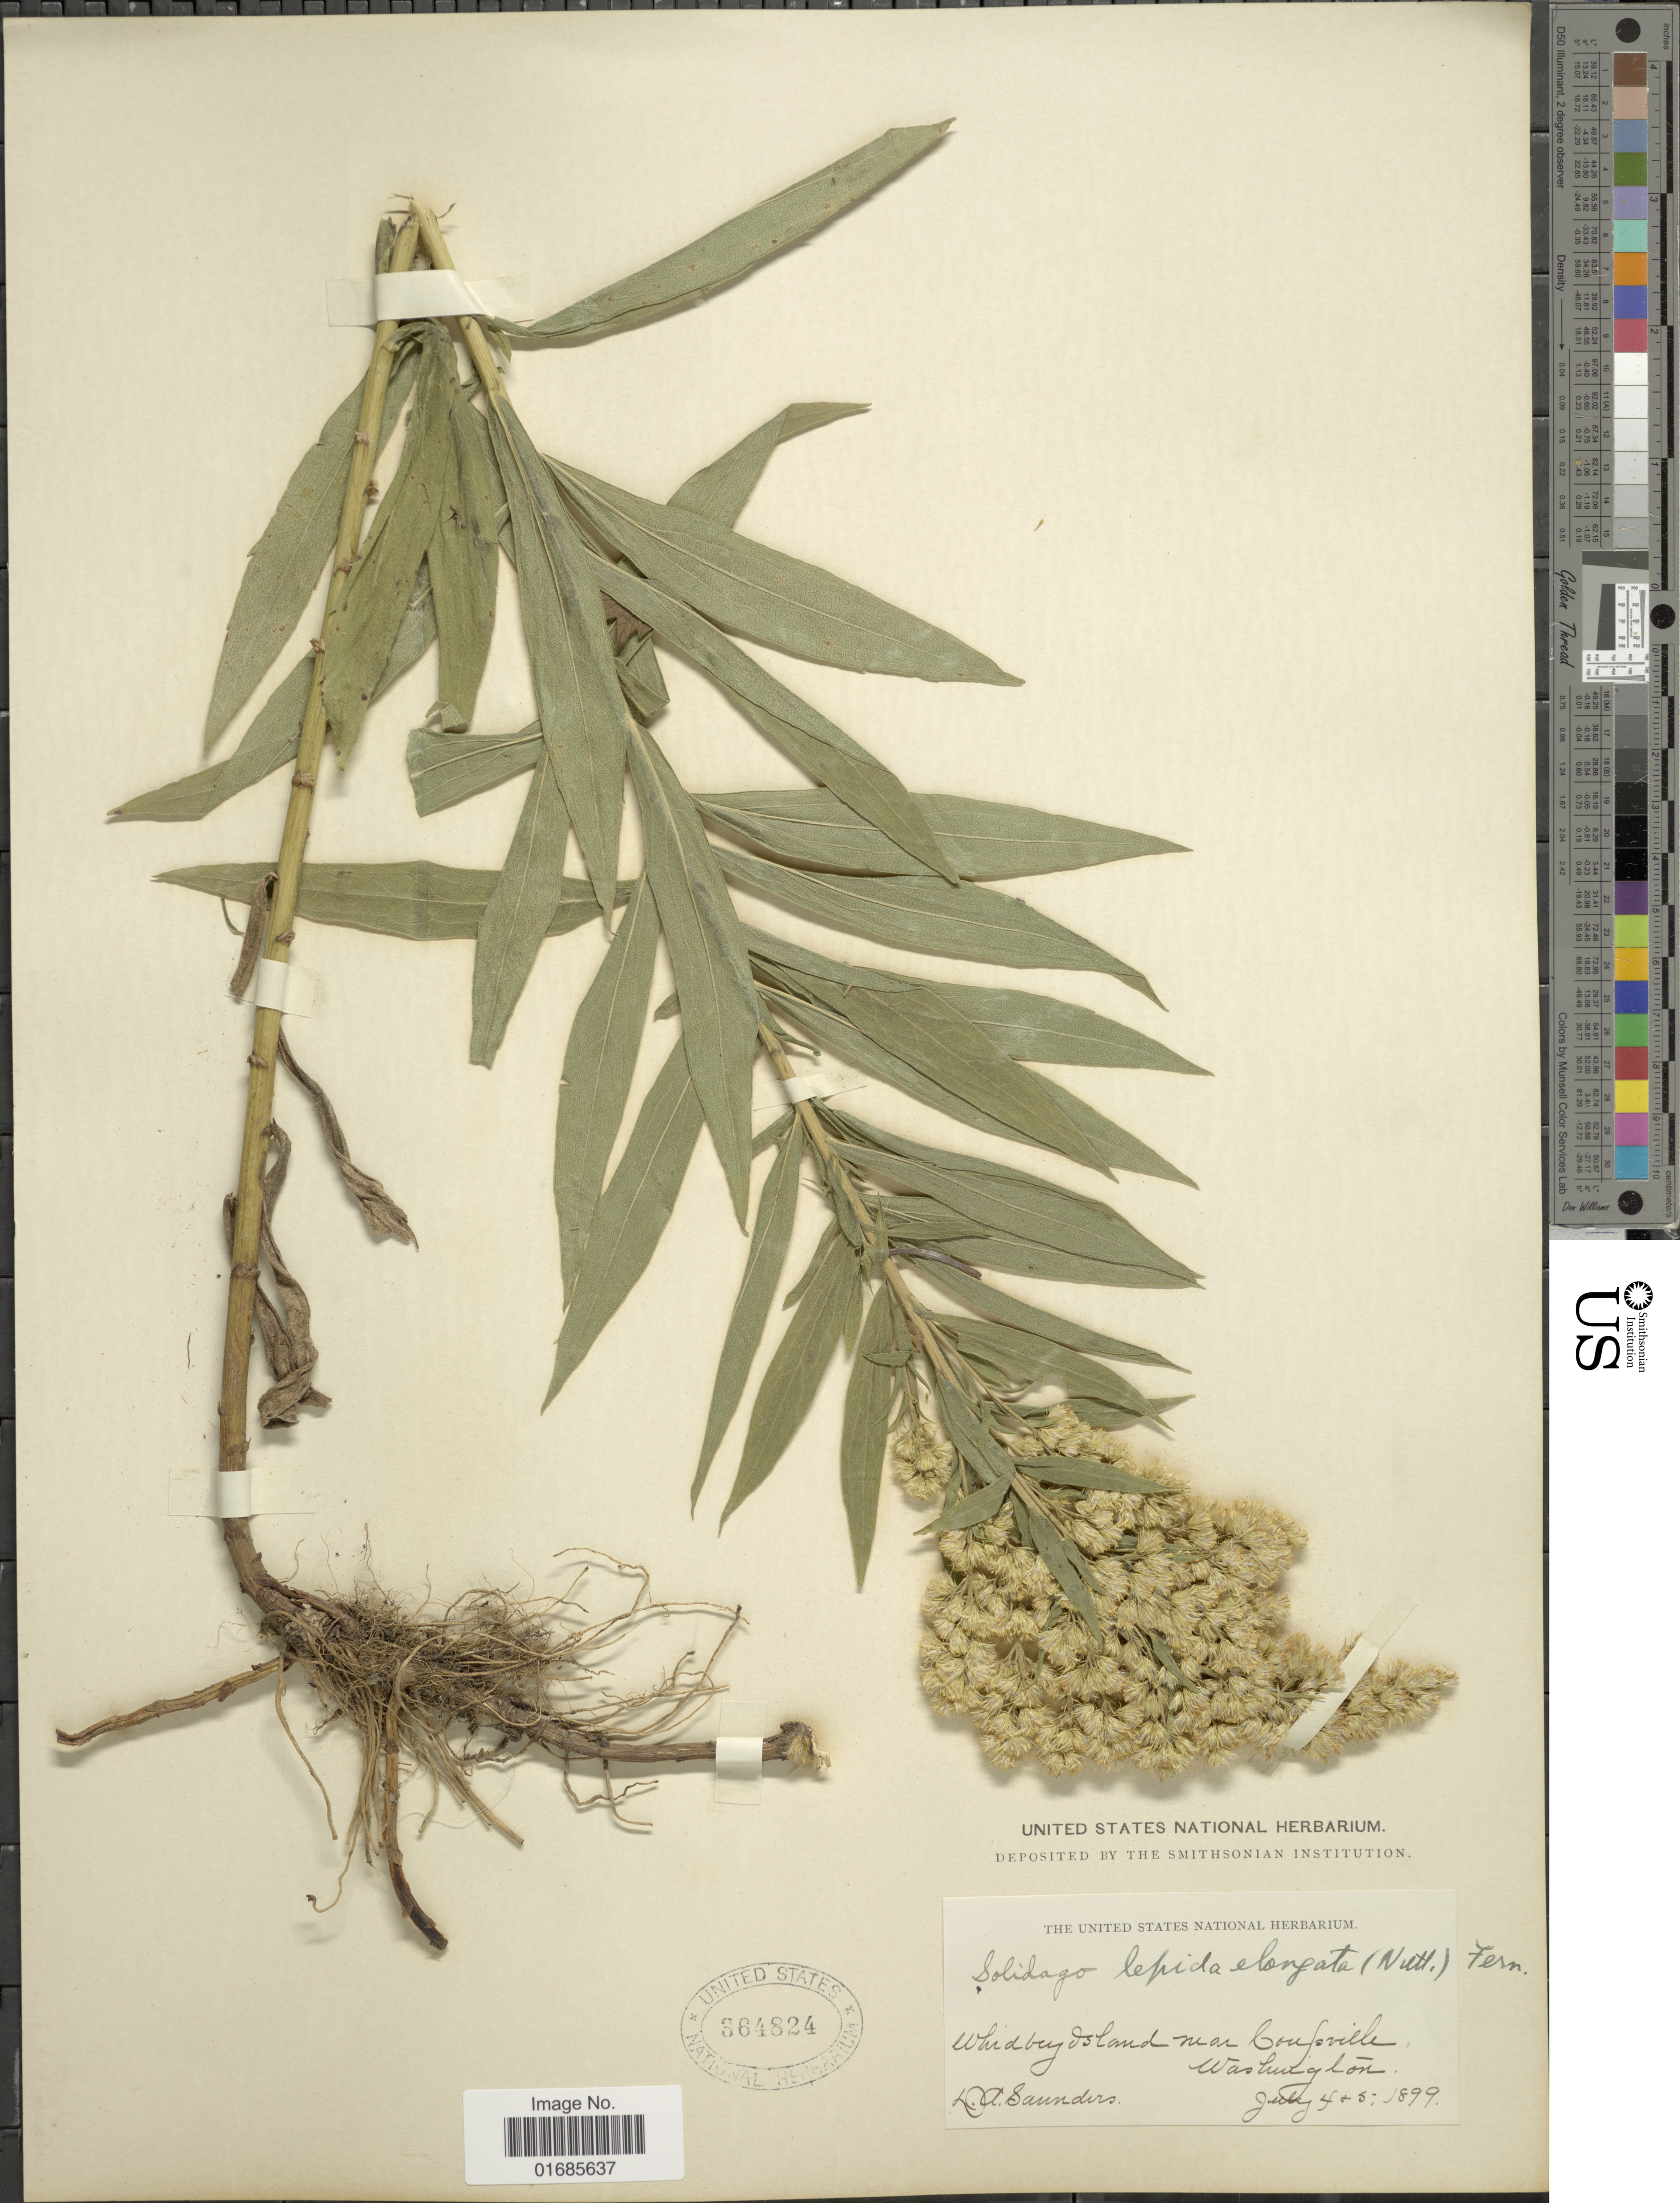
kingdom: Plantae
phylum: Tracheophyta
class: Magnoliopsida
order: Asterales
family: Asteraceae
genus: Solidago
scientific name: Solidago canadensis var. salebrosa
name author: (Piper) M.E. Jones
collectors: D. Saunders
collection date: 1899-07-04/1899-07-05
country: United States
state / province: Washington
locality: Whidbey Island near Coupeville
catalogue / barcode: US 364824